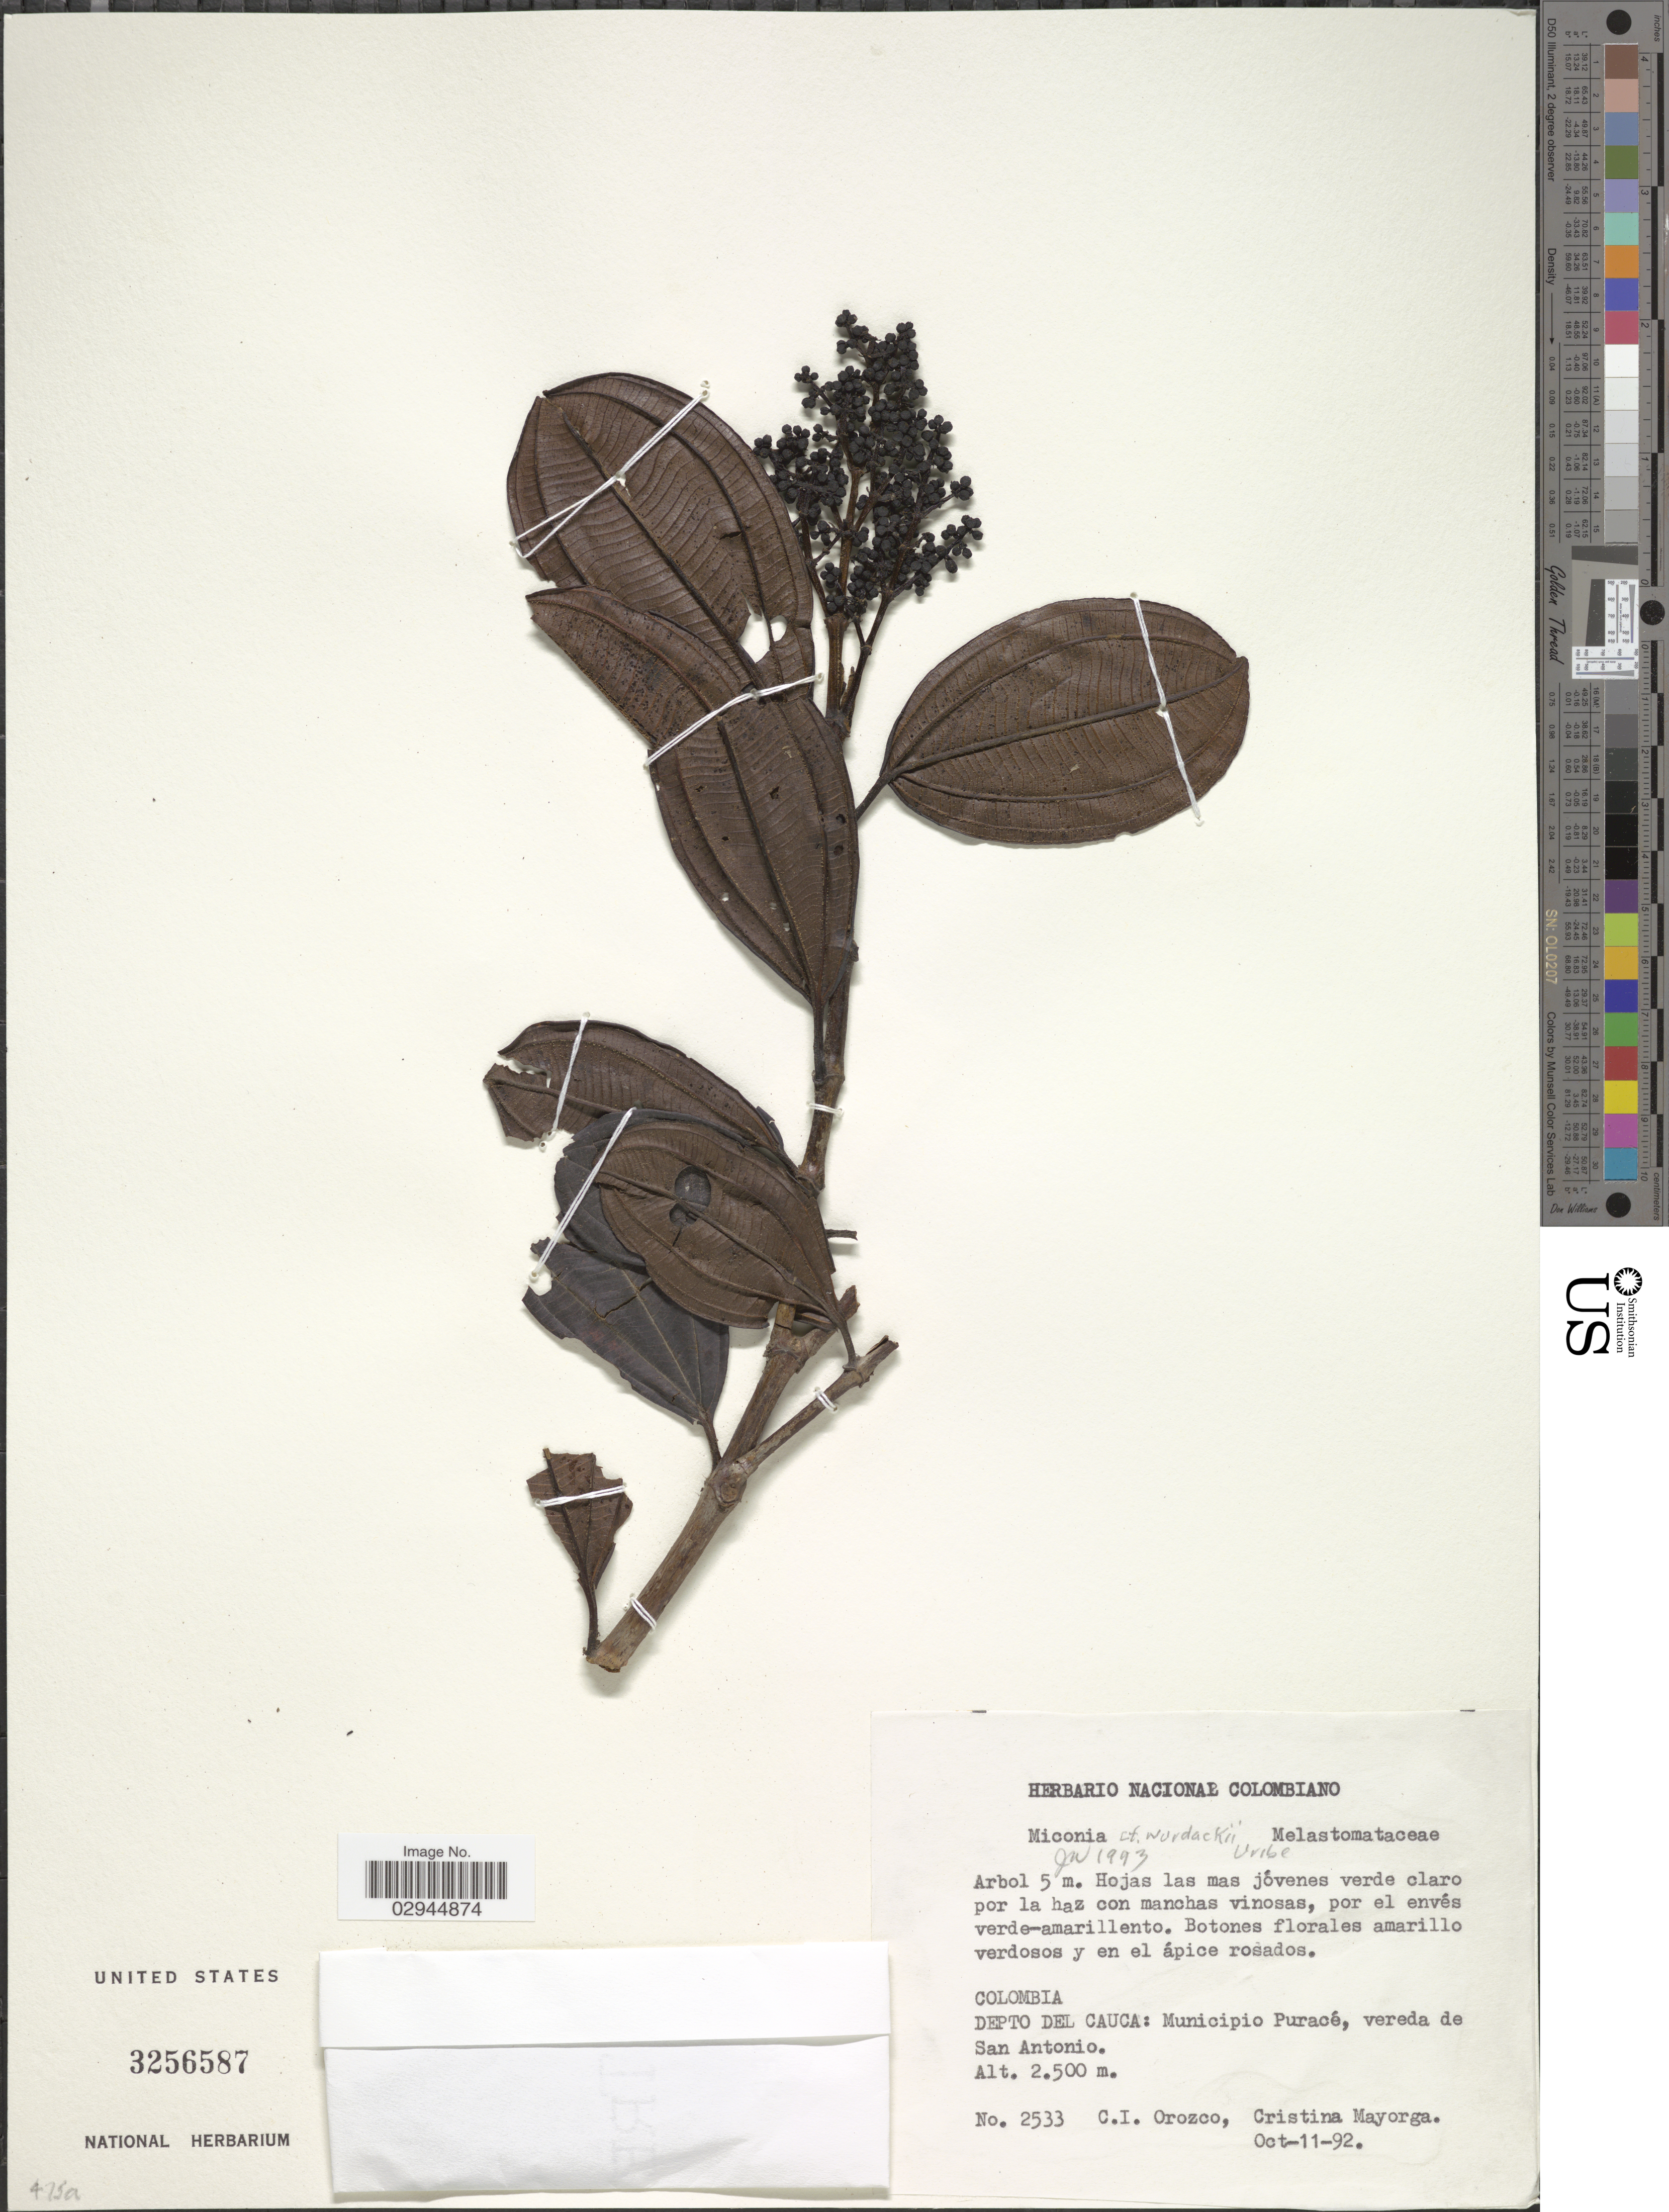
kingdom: Plantae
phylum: Tracheophyta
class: Magnoliopsida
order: Myrtales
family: Melastomataceae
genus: Miconia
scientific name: Miconia wurdackii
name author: L. Uribe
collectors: C. I. Orozco & C. Mayorga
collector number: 2533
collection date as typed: Transcribed d/m/y: 11/10/92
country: Colombia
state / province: Cauca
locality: Depto del Cauca: Municipio Puracé, vereda de San Antonio.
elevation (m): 2500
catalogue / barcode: US 3256587